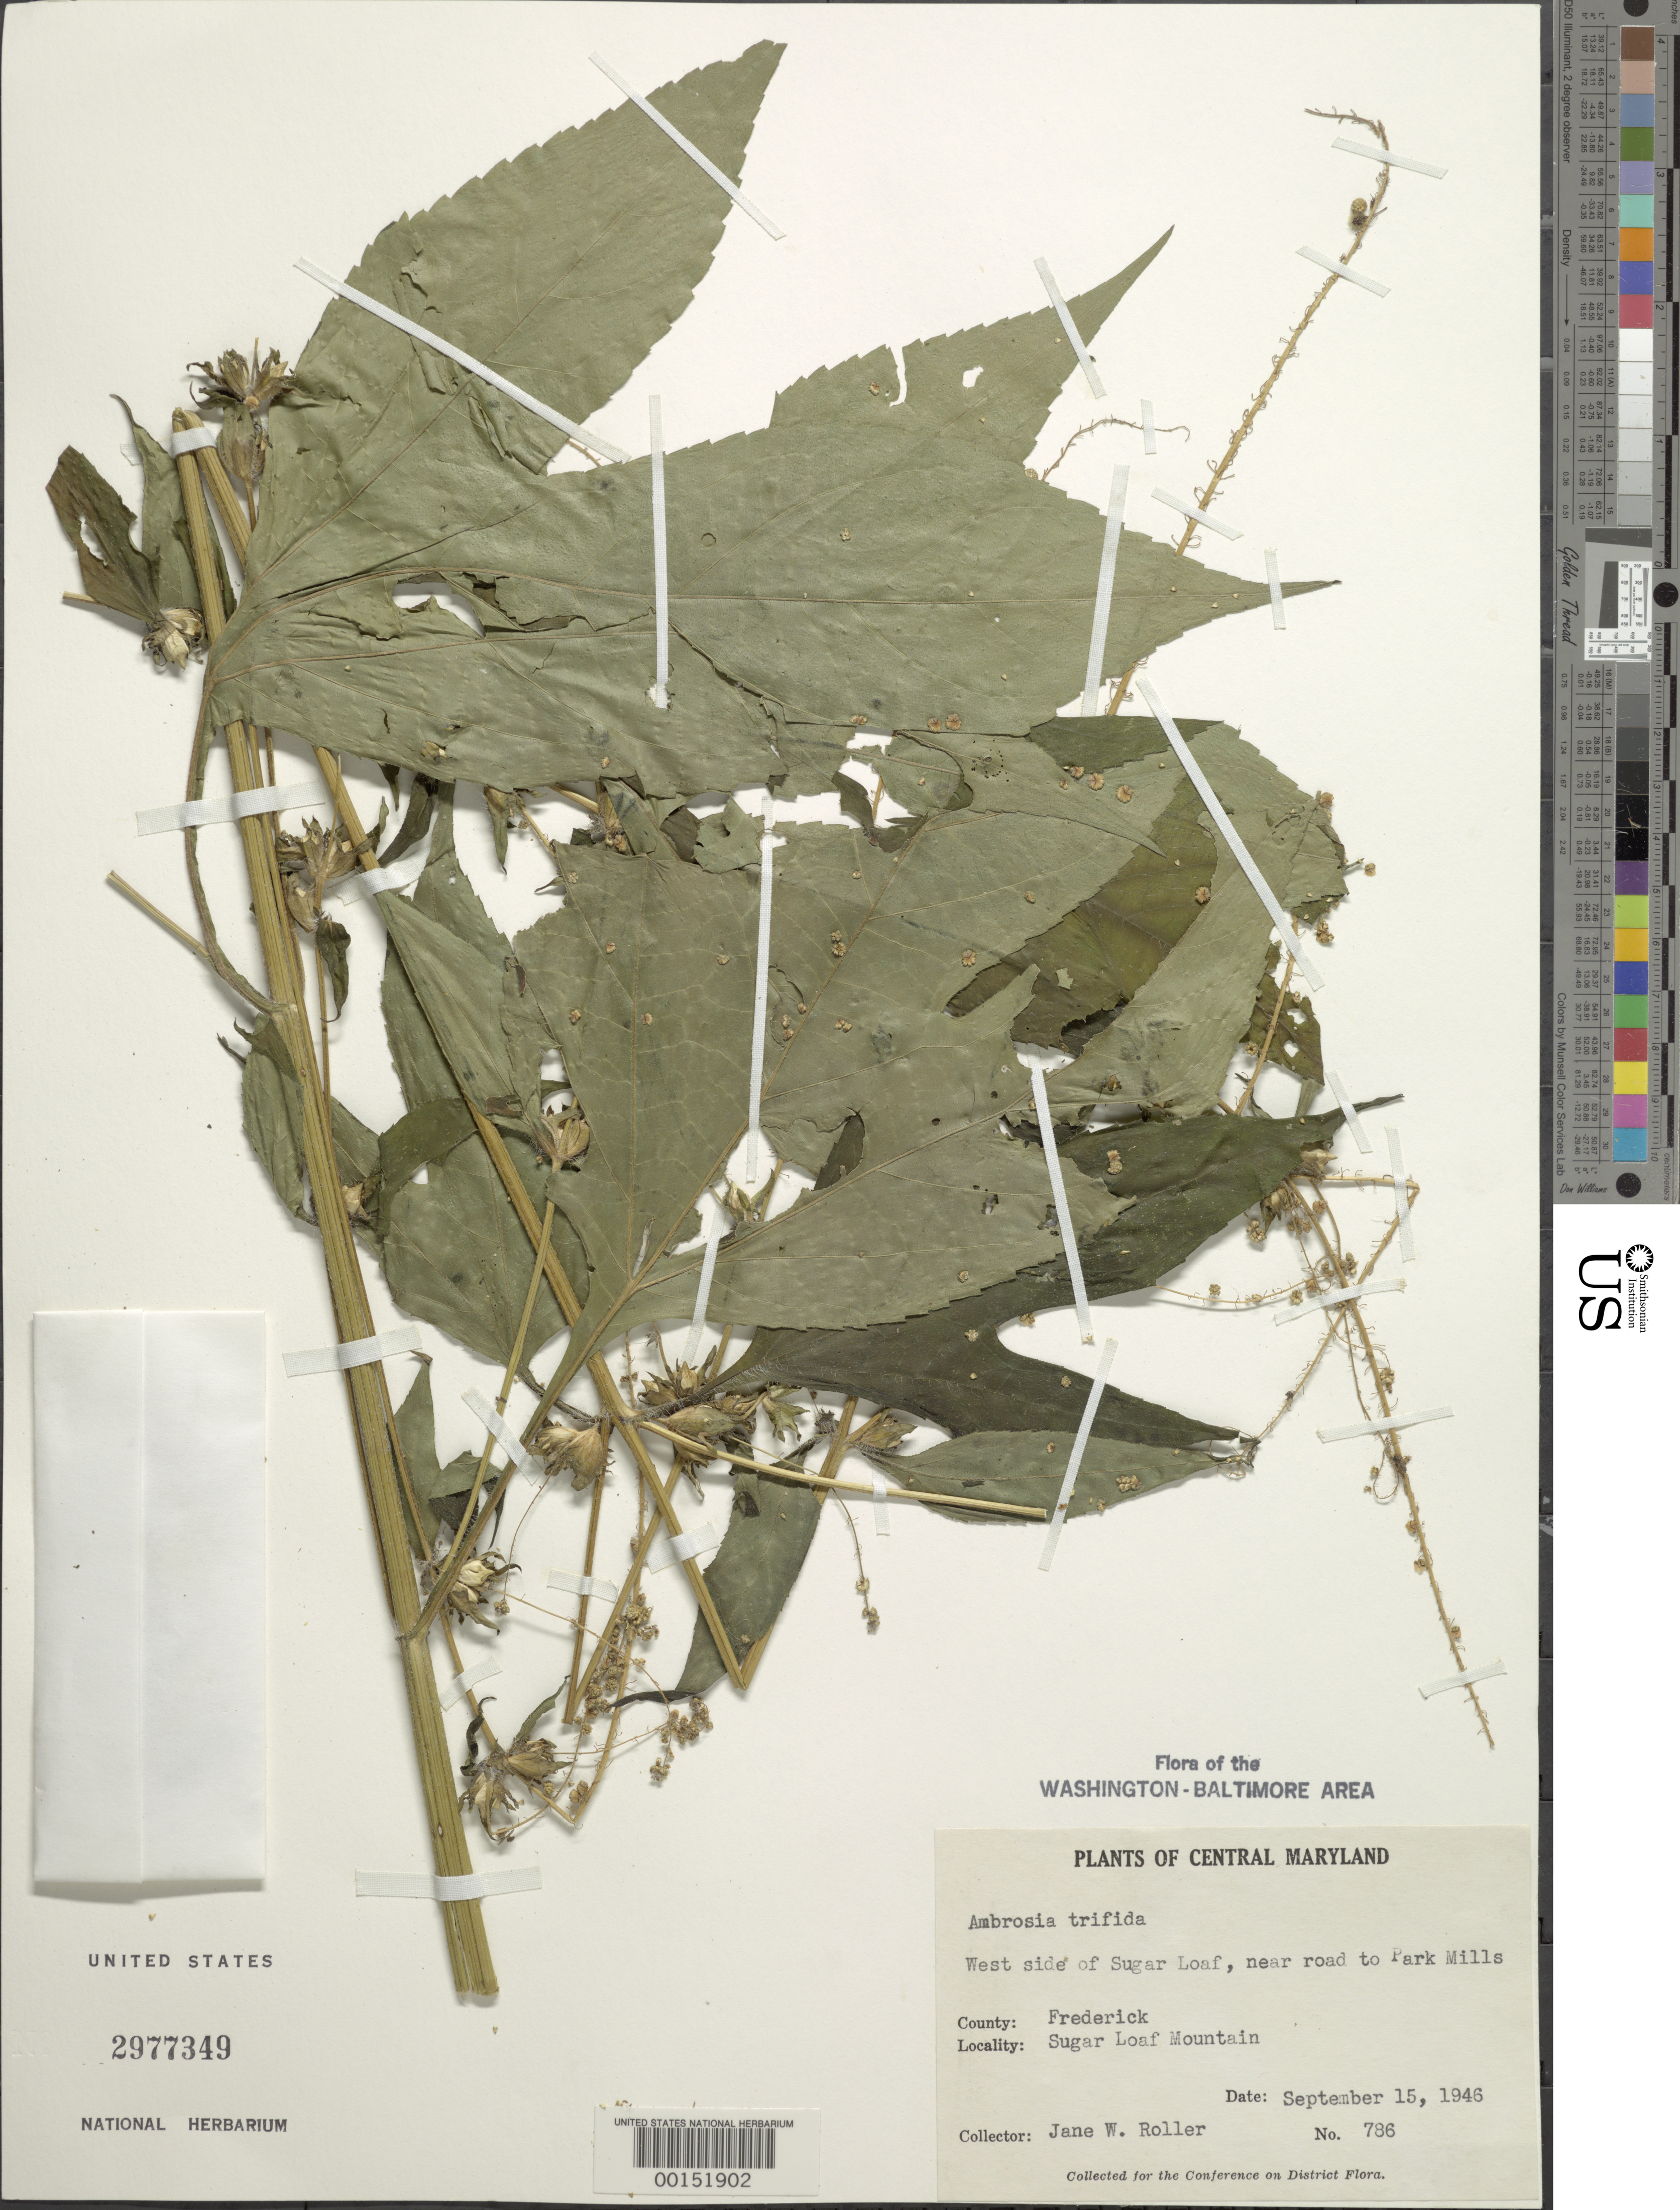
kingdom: Plantae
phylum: Tracheophyta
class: Magnoliopsida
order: Asterales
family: Asteraceae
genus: Ambrosia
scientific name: Ambrosia trifida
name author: L.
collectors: J. W. Roller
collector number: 786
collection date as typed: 15 Sep 1946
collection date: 1946-09-15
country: United States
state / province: Maryland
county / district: Frederick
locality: Sugar Loaf Mountain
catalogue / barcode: US 2977349